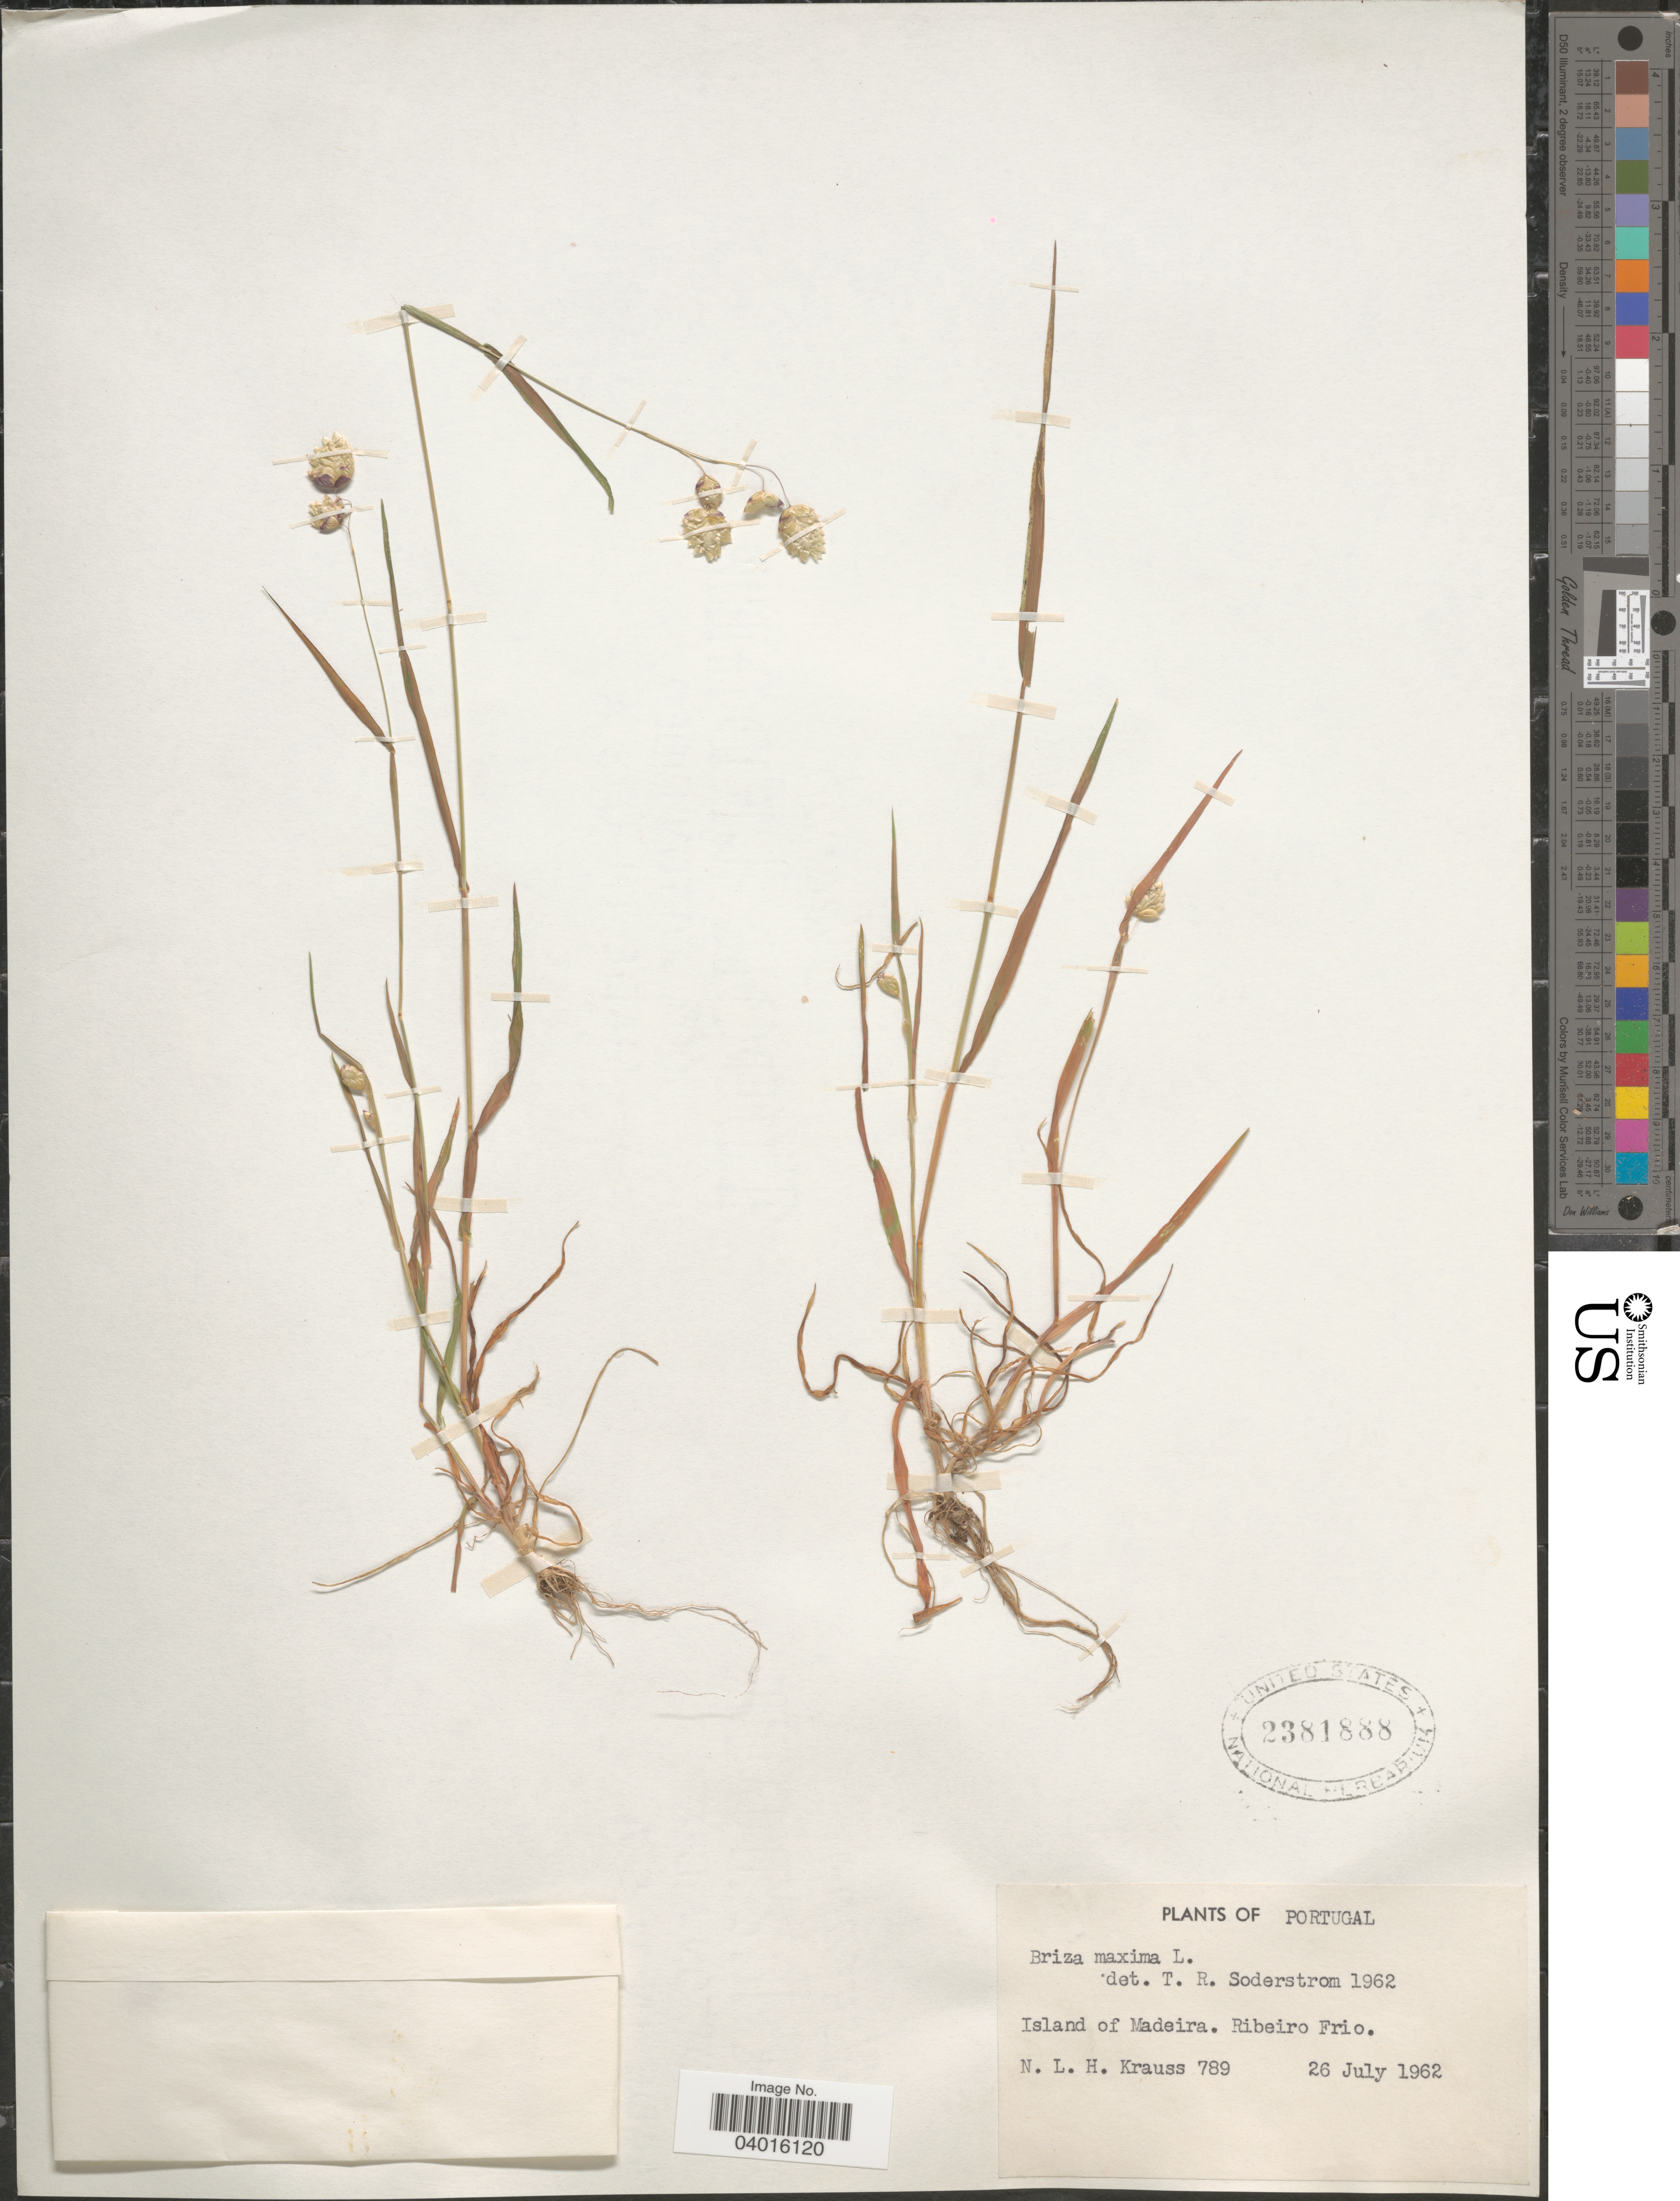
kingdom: Plantae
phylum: Tracheophyta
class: Liliopsida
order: Poales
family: Poaceae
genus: Briza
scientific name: Briza maxima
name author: L.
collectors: N. Krauss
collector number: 789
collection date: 1962-07-26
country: Portugal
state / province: Madeira (Aut. Reg.)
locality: Island of Madeira. Ribeiro Frio.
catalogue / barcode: US 2381888